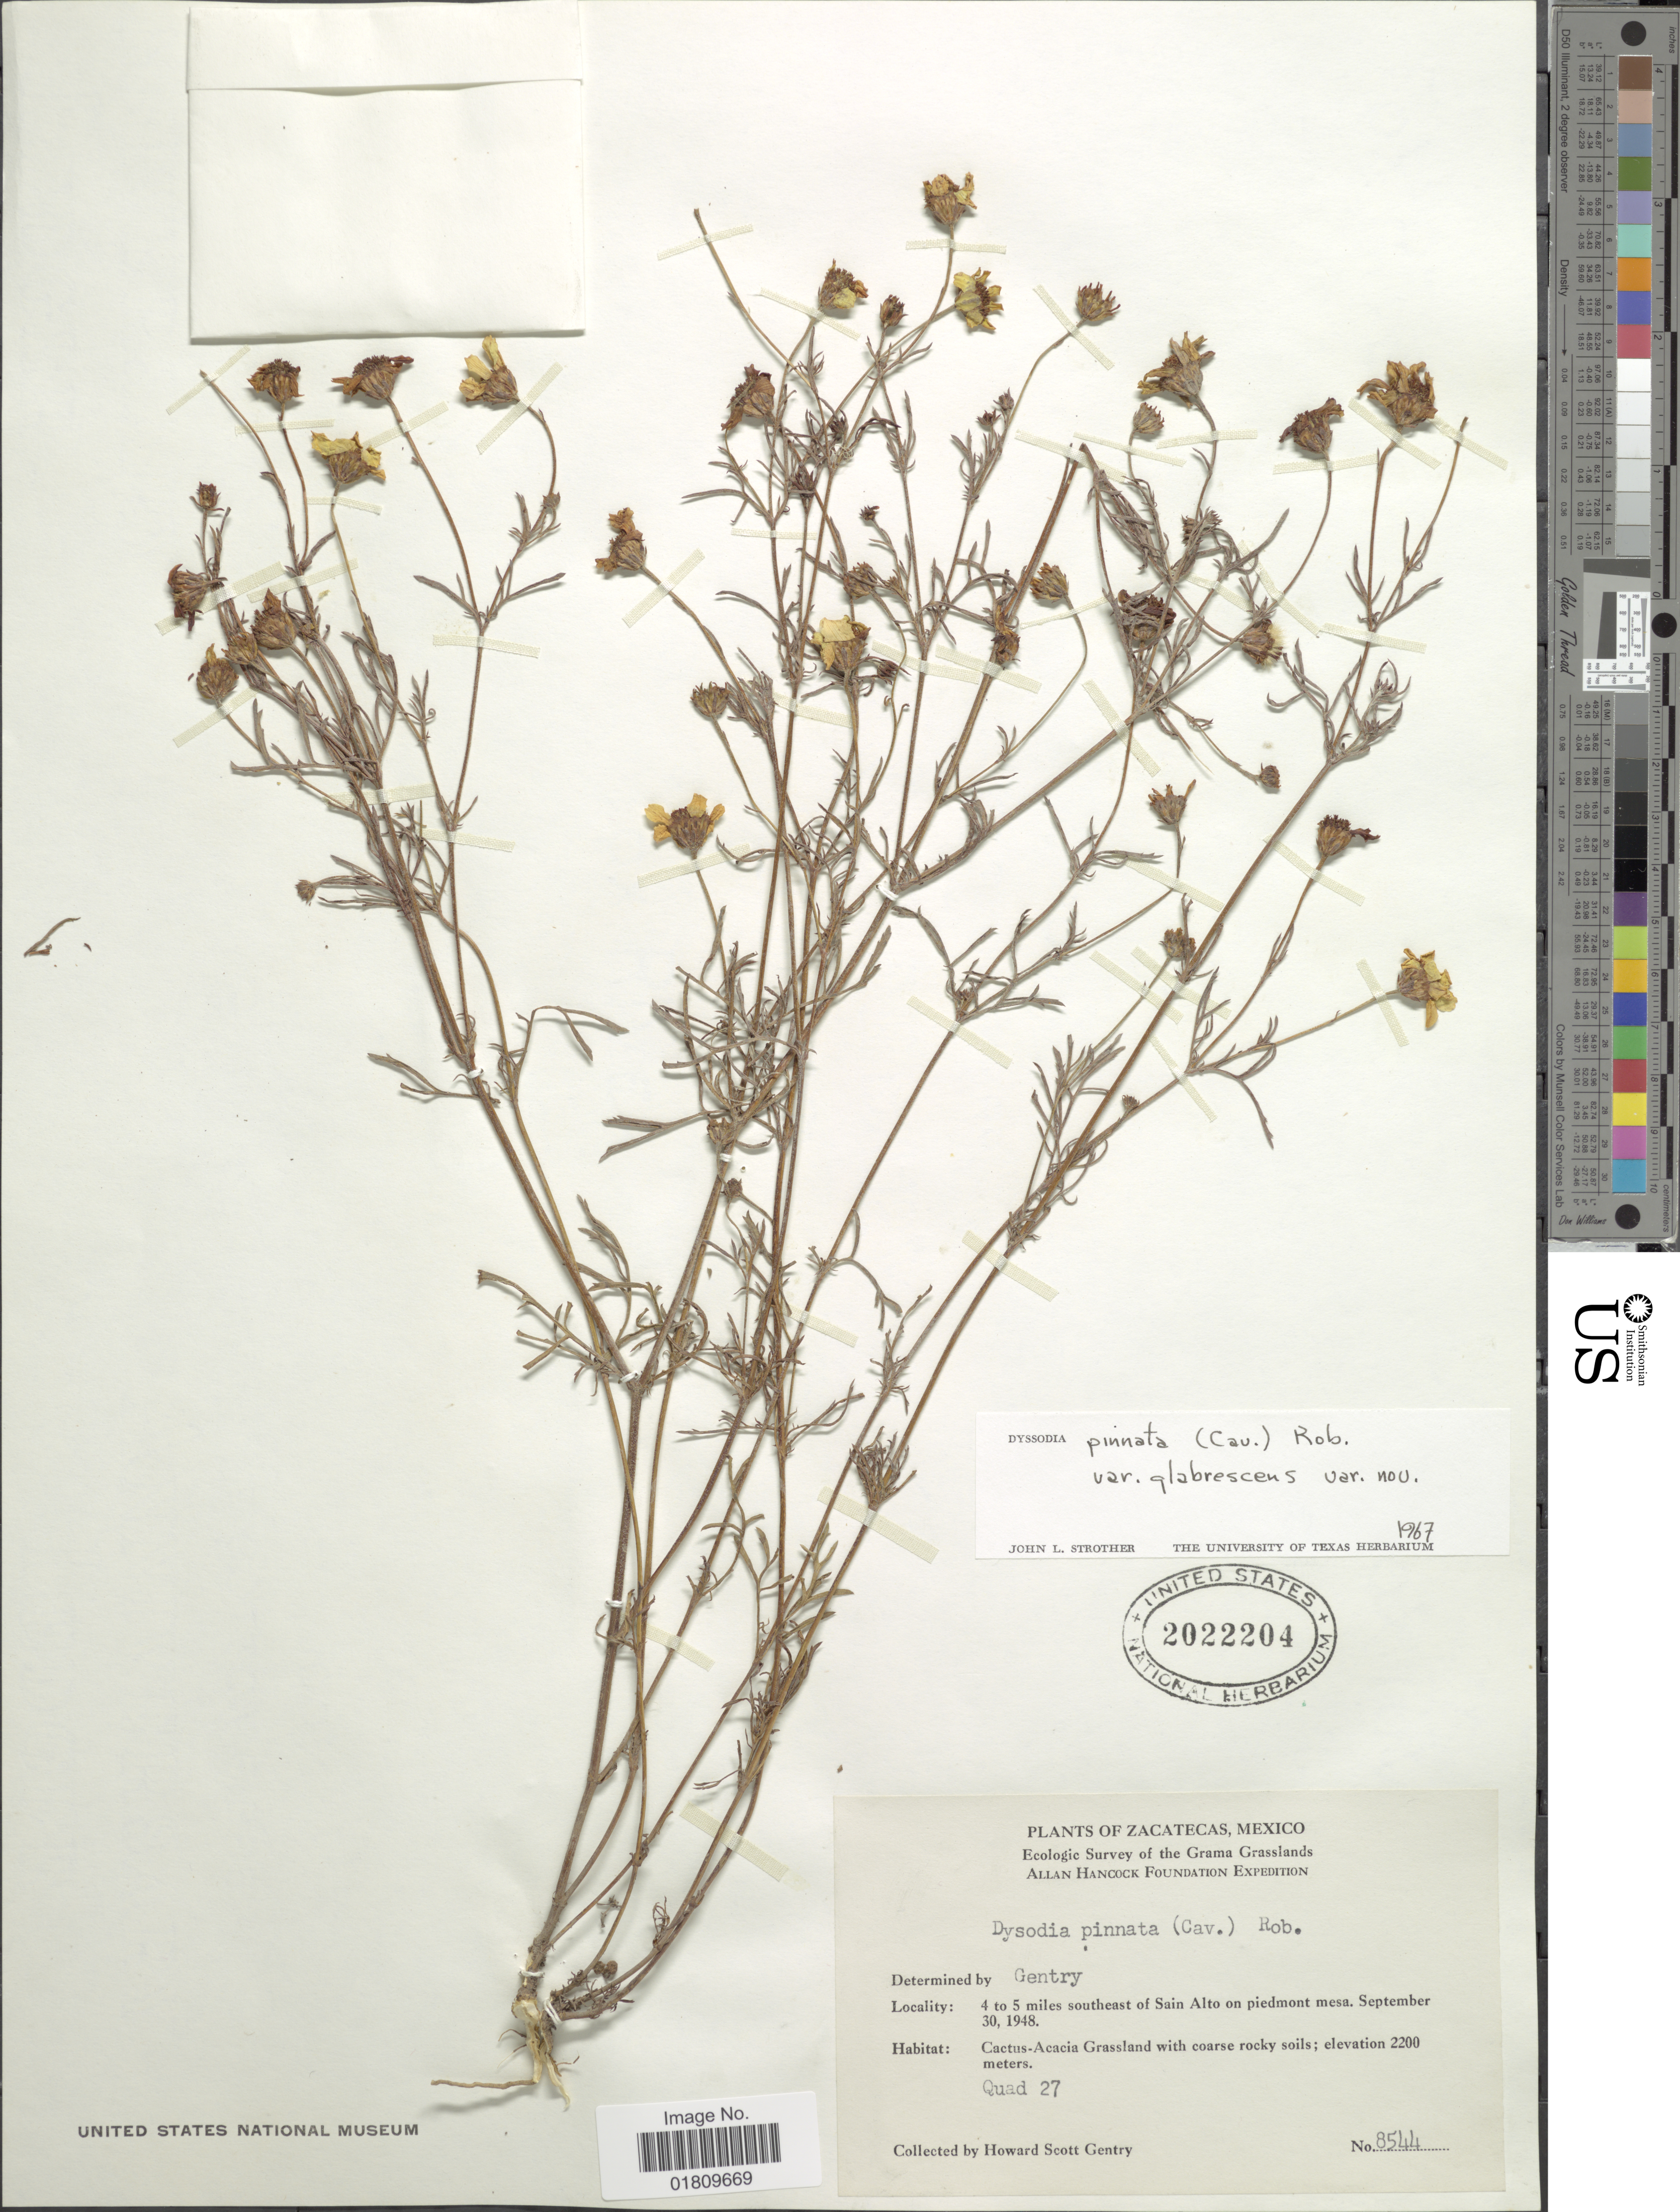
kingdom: Plantae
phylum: Tracheophyta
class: Magnoliopsida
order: Asterales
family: Asteraceae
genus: Dyssodia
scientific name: Dyssodia pinnata var. glabrescens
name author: Strother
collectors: H. S. Gentry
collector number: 8544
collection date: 1948-09-30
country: Mexico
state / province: Zacatecas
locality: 4 to 5 miles southeast of Sain Alto on piedmont mesa, Quad 27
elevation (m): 2200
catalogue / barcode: US 2022204